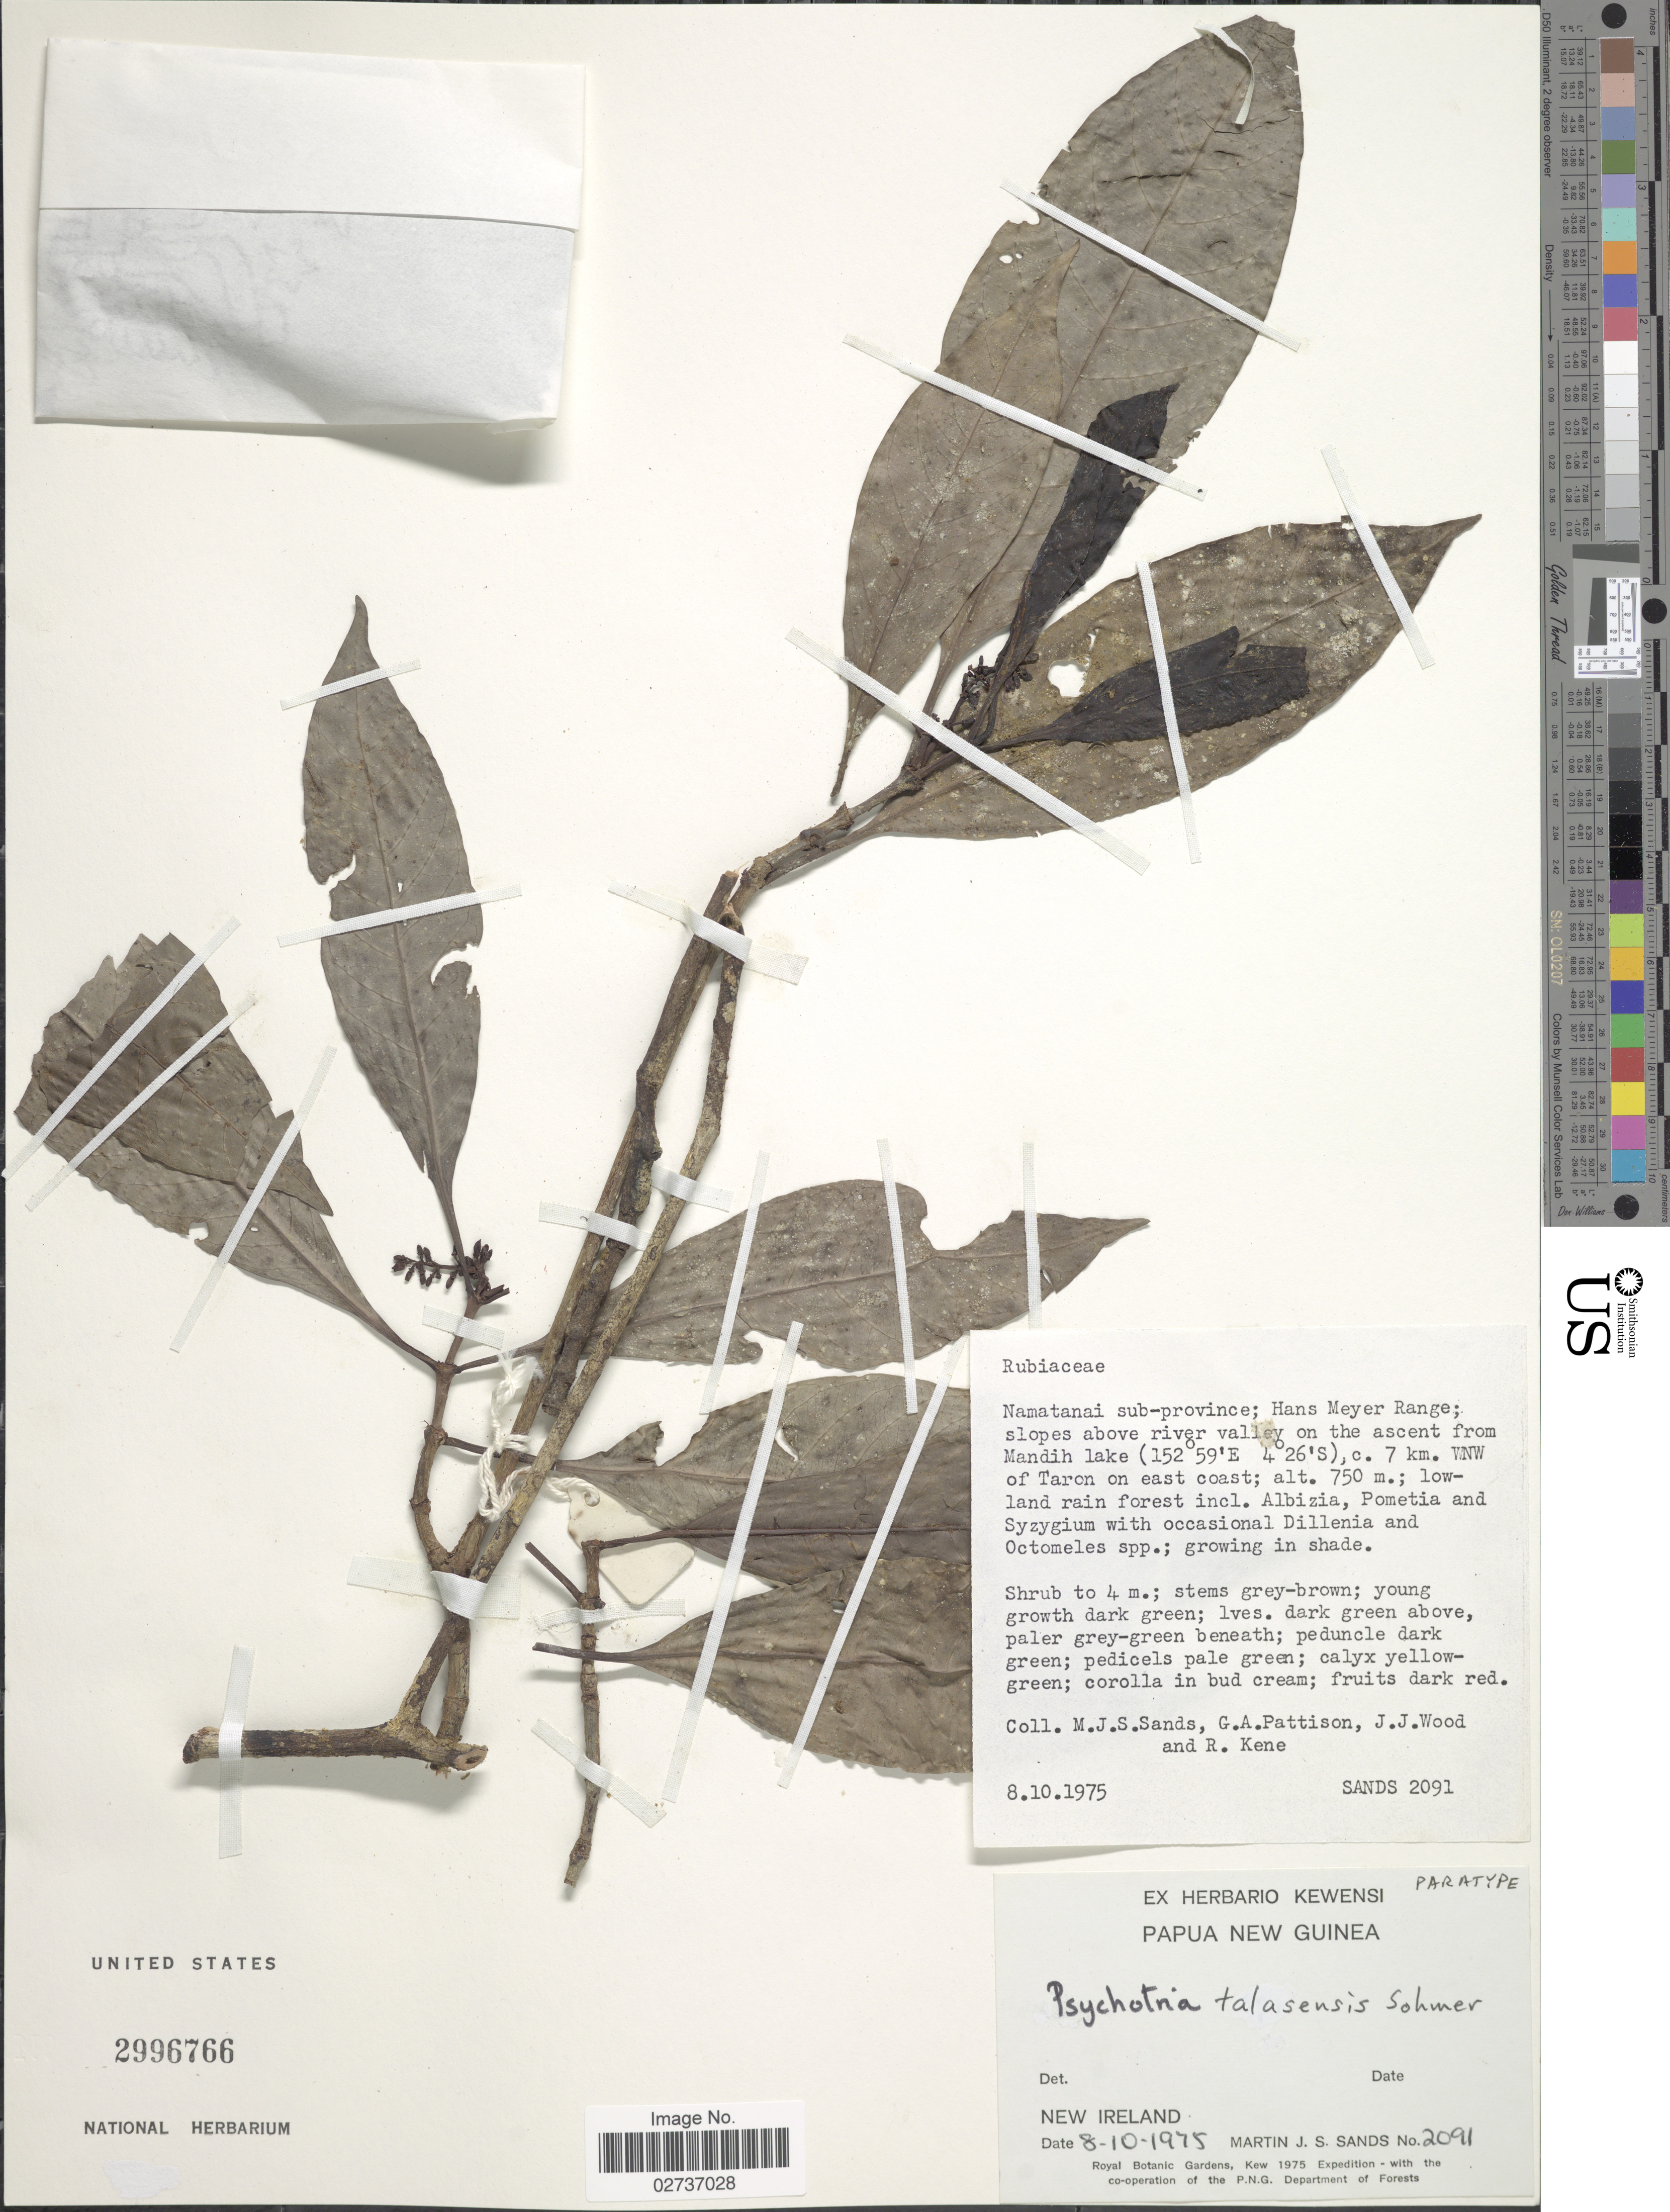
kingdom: Plantae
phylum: Tracheophyta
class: Magnoliopsida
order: Gentianales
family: Rubiaceae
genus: Psychotria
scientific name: Psychotria talasensis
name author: Sohmer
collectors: M. Sands, G. Pattison, J. Wood & R. Kene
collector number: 2091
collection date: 1975-10-08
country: Papua New Guinea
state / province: New Ireland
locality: Namatanai sub-province; Hans Meyer Range; slopes above river valley on the ascent from Mandih lake, c. 7 km. WNW of Taron on east coast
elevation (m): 750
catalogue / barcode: US 2996766